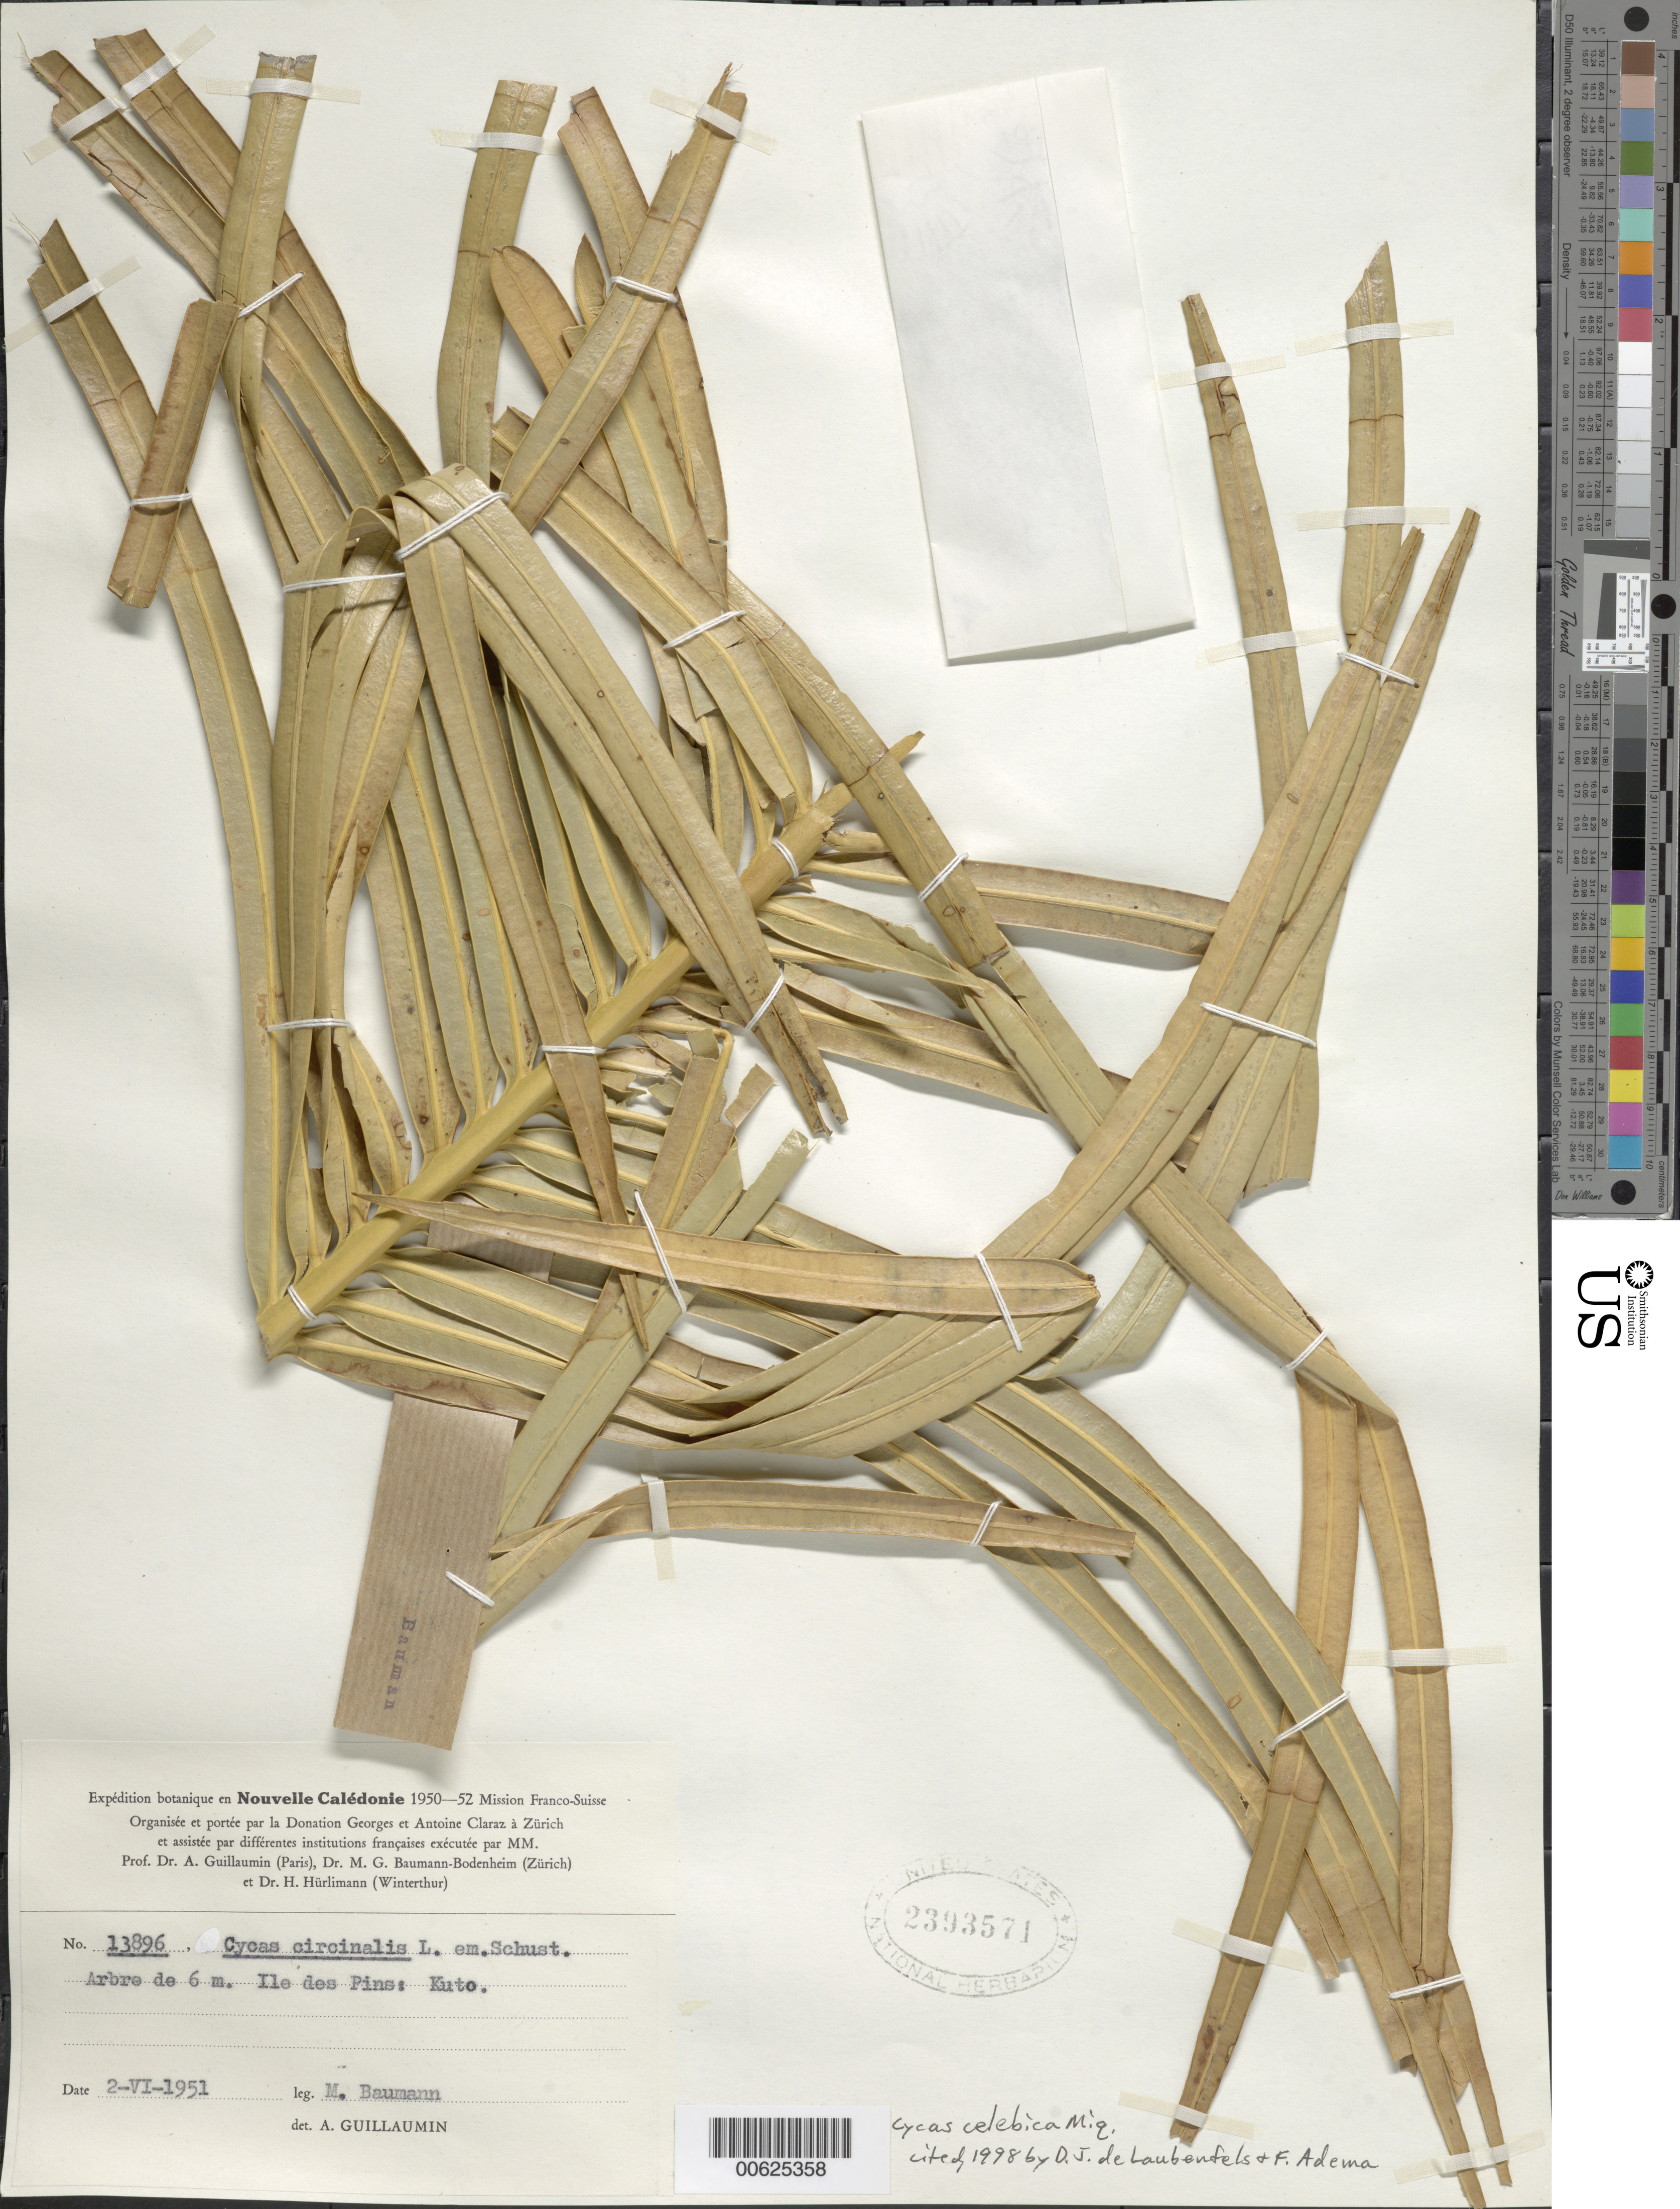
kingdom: Plantae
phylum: Tracheophyta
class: Cycadopsida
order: Cycadales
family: Cycadaceae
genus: Cycas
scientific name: Cycas celebica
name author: Miq.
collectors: M. Baumann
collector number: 13896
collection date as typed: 02 Jun 1951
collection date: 1951-06-02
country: New Caledonia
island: Isle of Pines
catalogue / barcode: US 2393571